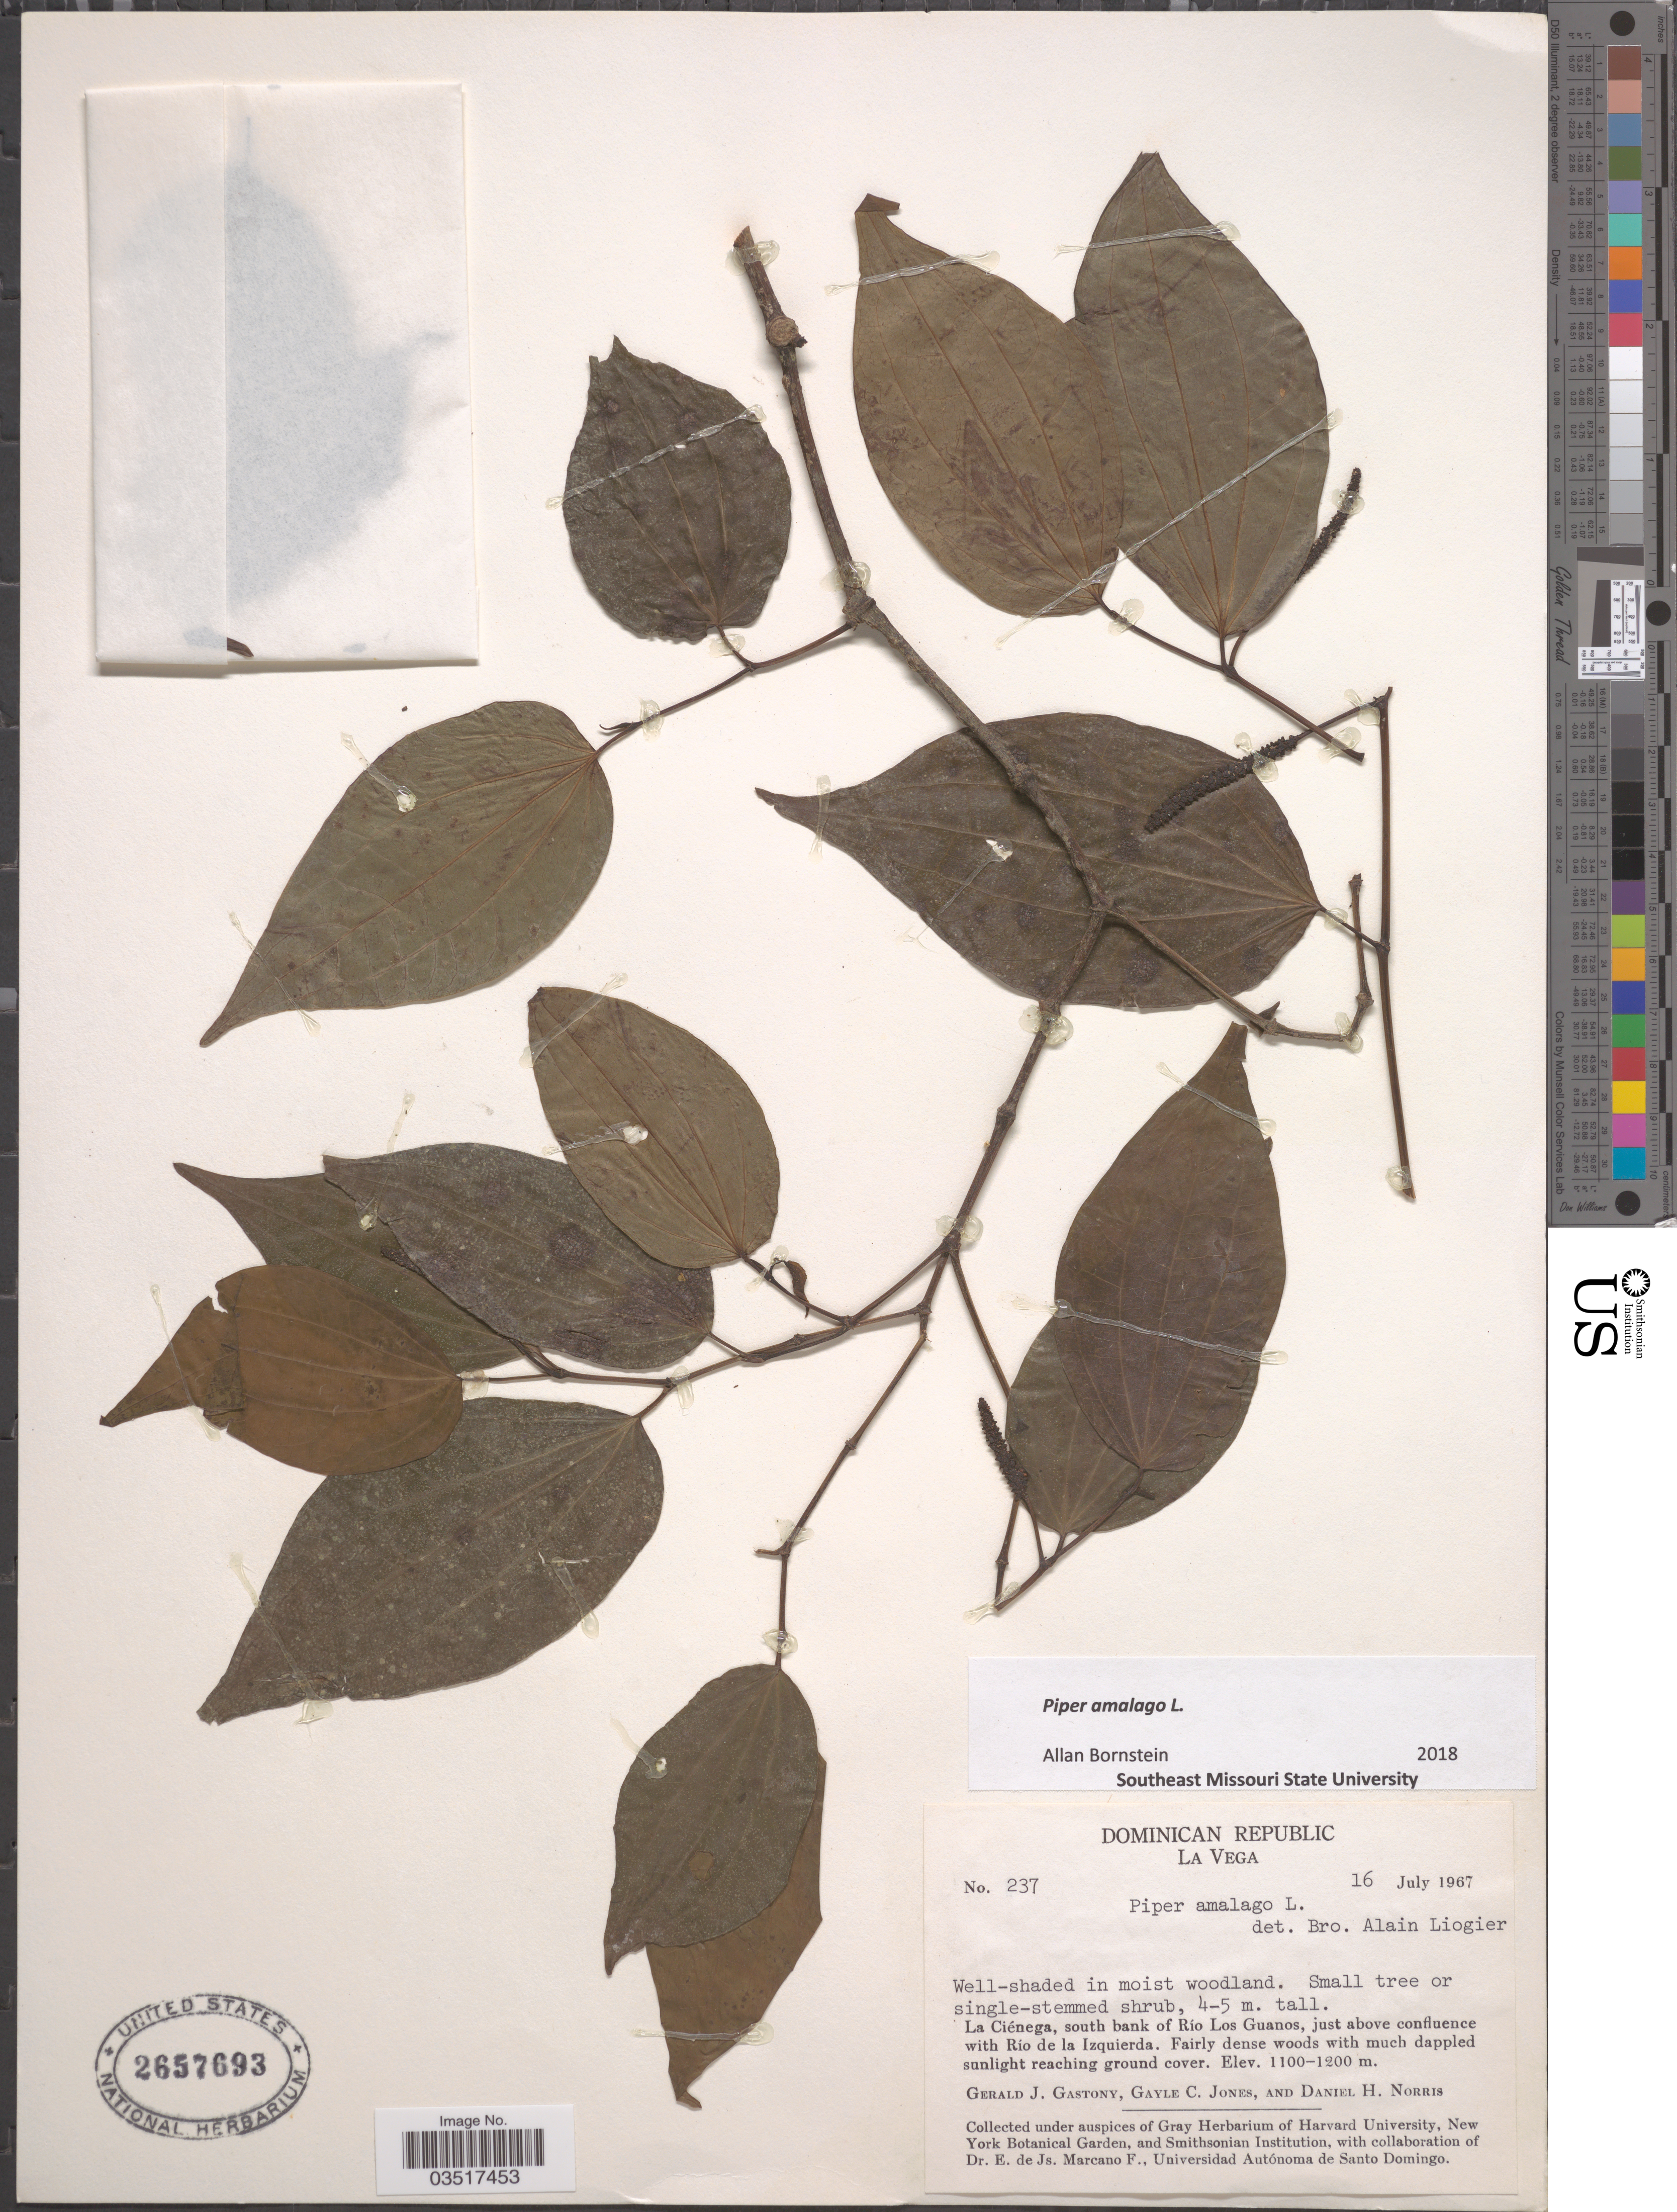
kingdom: Plantae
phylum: Tracheophyta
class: Magnoliopsida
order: Piperales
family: Piperaceae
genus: Piper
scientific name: Piper amalago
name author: L.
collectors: G. Gastony, G. C. Jones & D. H. Norris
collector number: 237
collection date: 1967-07-16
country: Dominican Republic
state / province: La Vega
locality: La Ciénega, south bank of Río Los Guanos, just above confluence with Río de la Izquierda.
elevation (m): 1100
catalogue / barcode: US 2657693